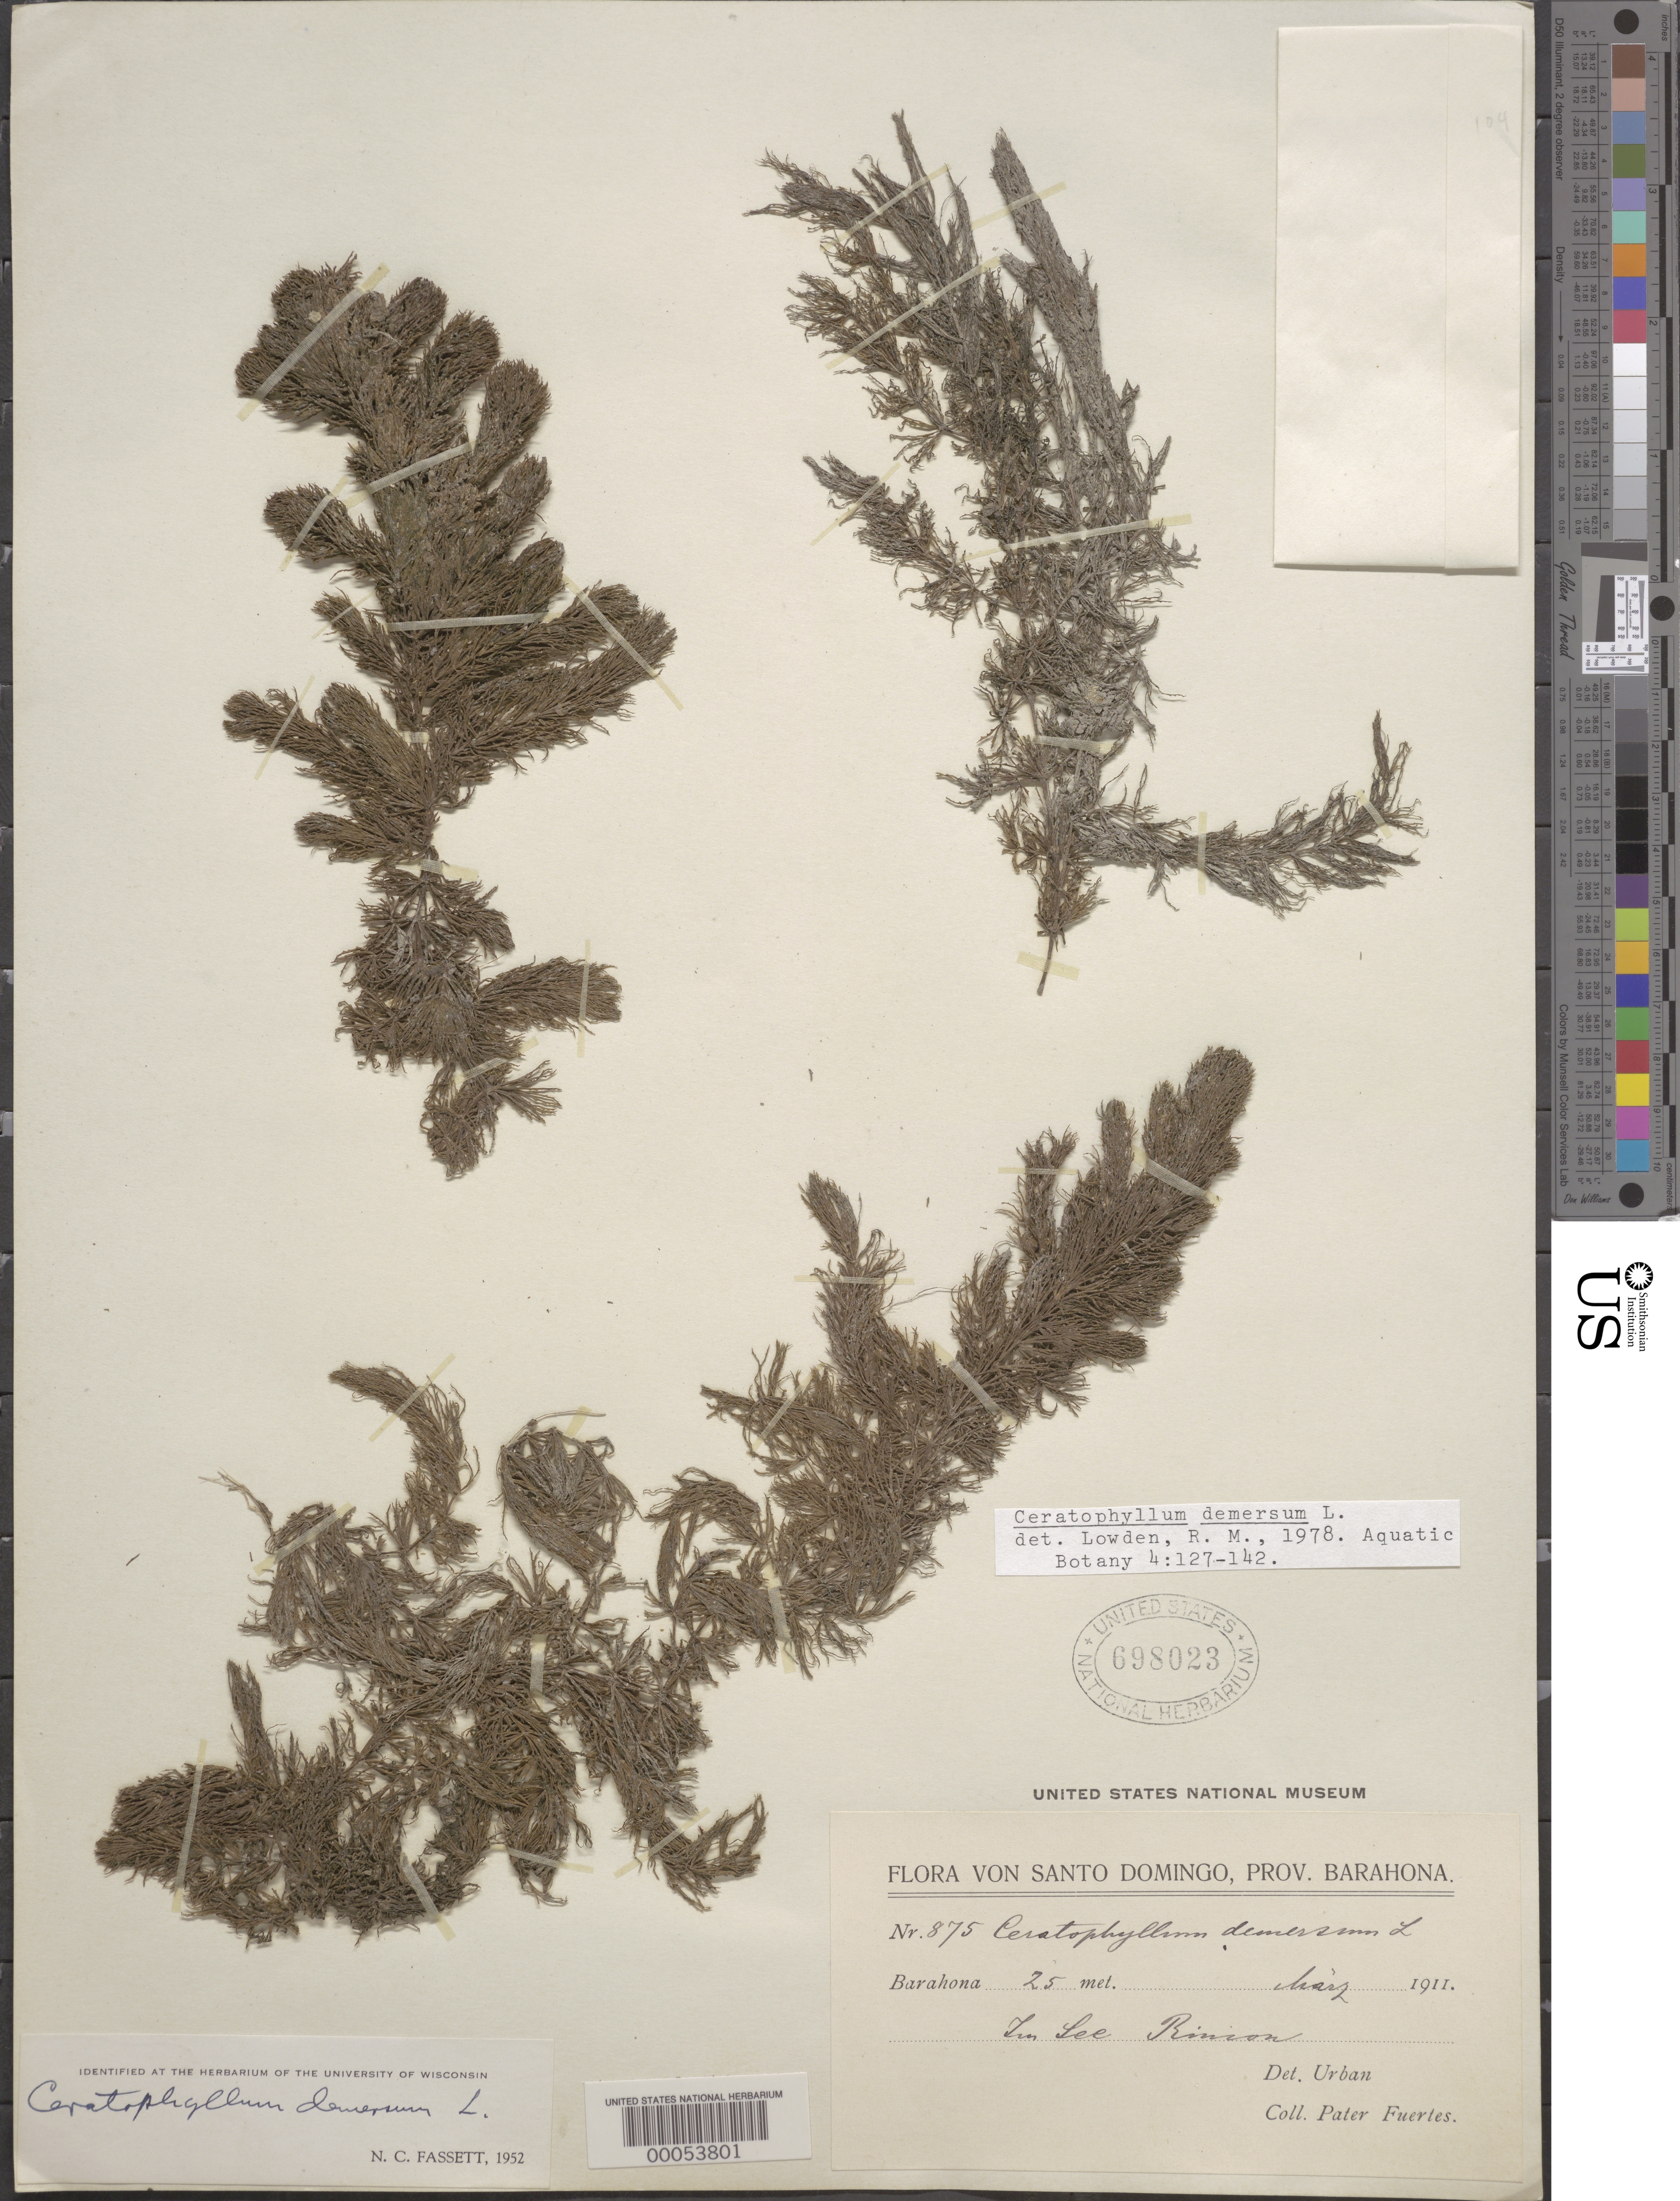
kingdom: Plantae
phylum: Tracheophyta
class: Magnoliopsida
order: Ceratophyllales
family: Ceratophyllaceae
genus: Ceratophyllum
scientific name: Ceratophyllum demersum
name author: L.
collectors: M. D. Fuertes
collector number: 875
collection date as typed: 1911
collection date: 1911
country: Dominican Republic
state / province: Barahona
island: Hispaniola Island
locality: Barahona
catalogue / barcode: US 698123